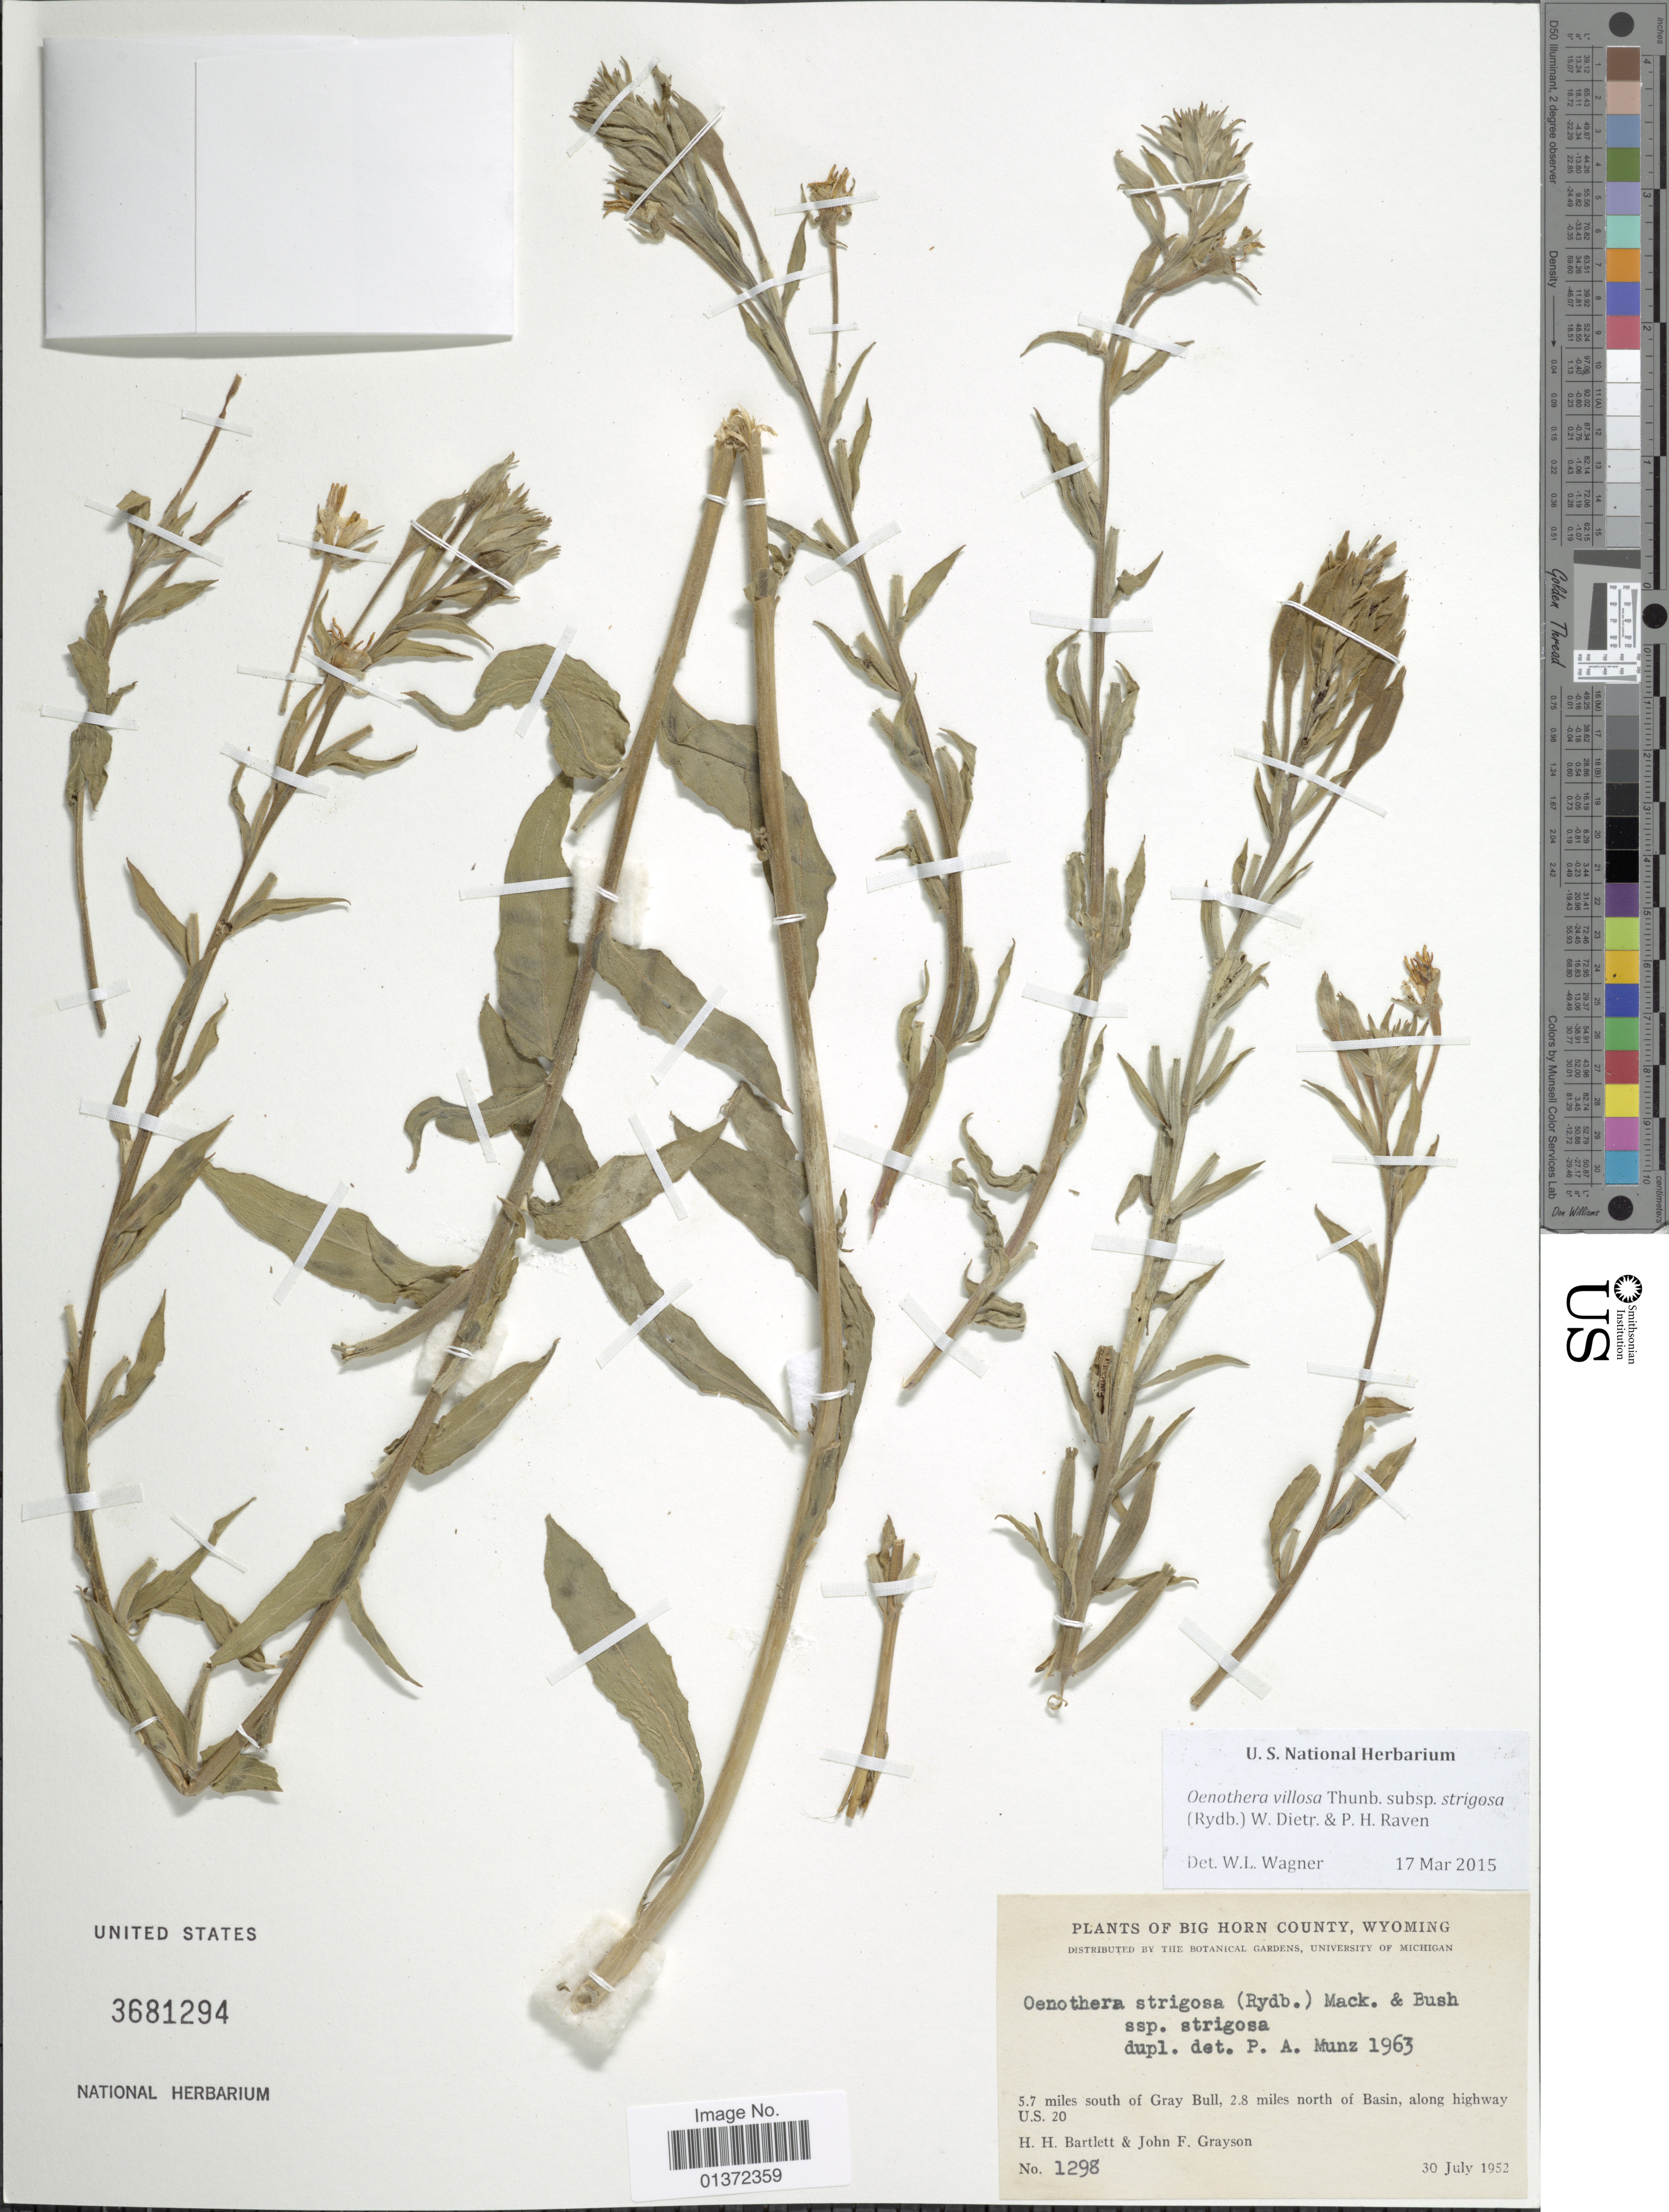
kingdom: Plantae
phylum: Tracheophyta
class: Magnoliopsida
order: Myrtales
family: Onagraceae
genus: Oenothera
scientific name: Oenothera villosa subsp. strigosa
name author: (Rydb.) W. Dietr. & P.H. Raven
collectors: H. H. Bartlett & J. Grayson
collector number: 1298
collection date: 1952-07-30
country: United States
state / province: Wyoming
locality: Big Horn County, 5.7 miles south of Gray Bull, 2.8 miles north of Basin, along highway U.S. 20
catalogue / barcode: US 3681294